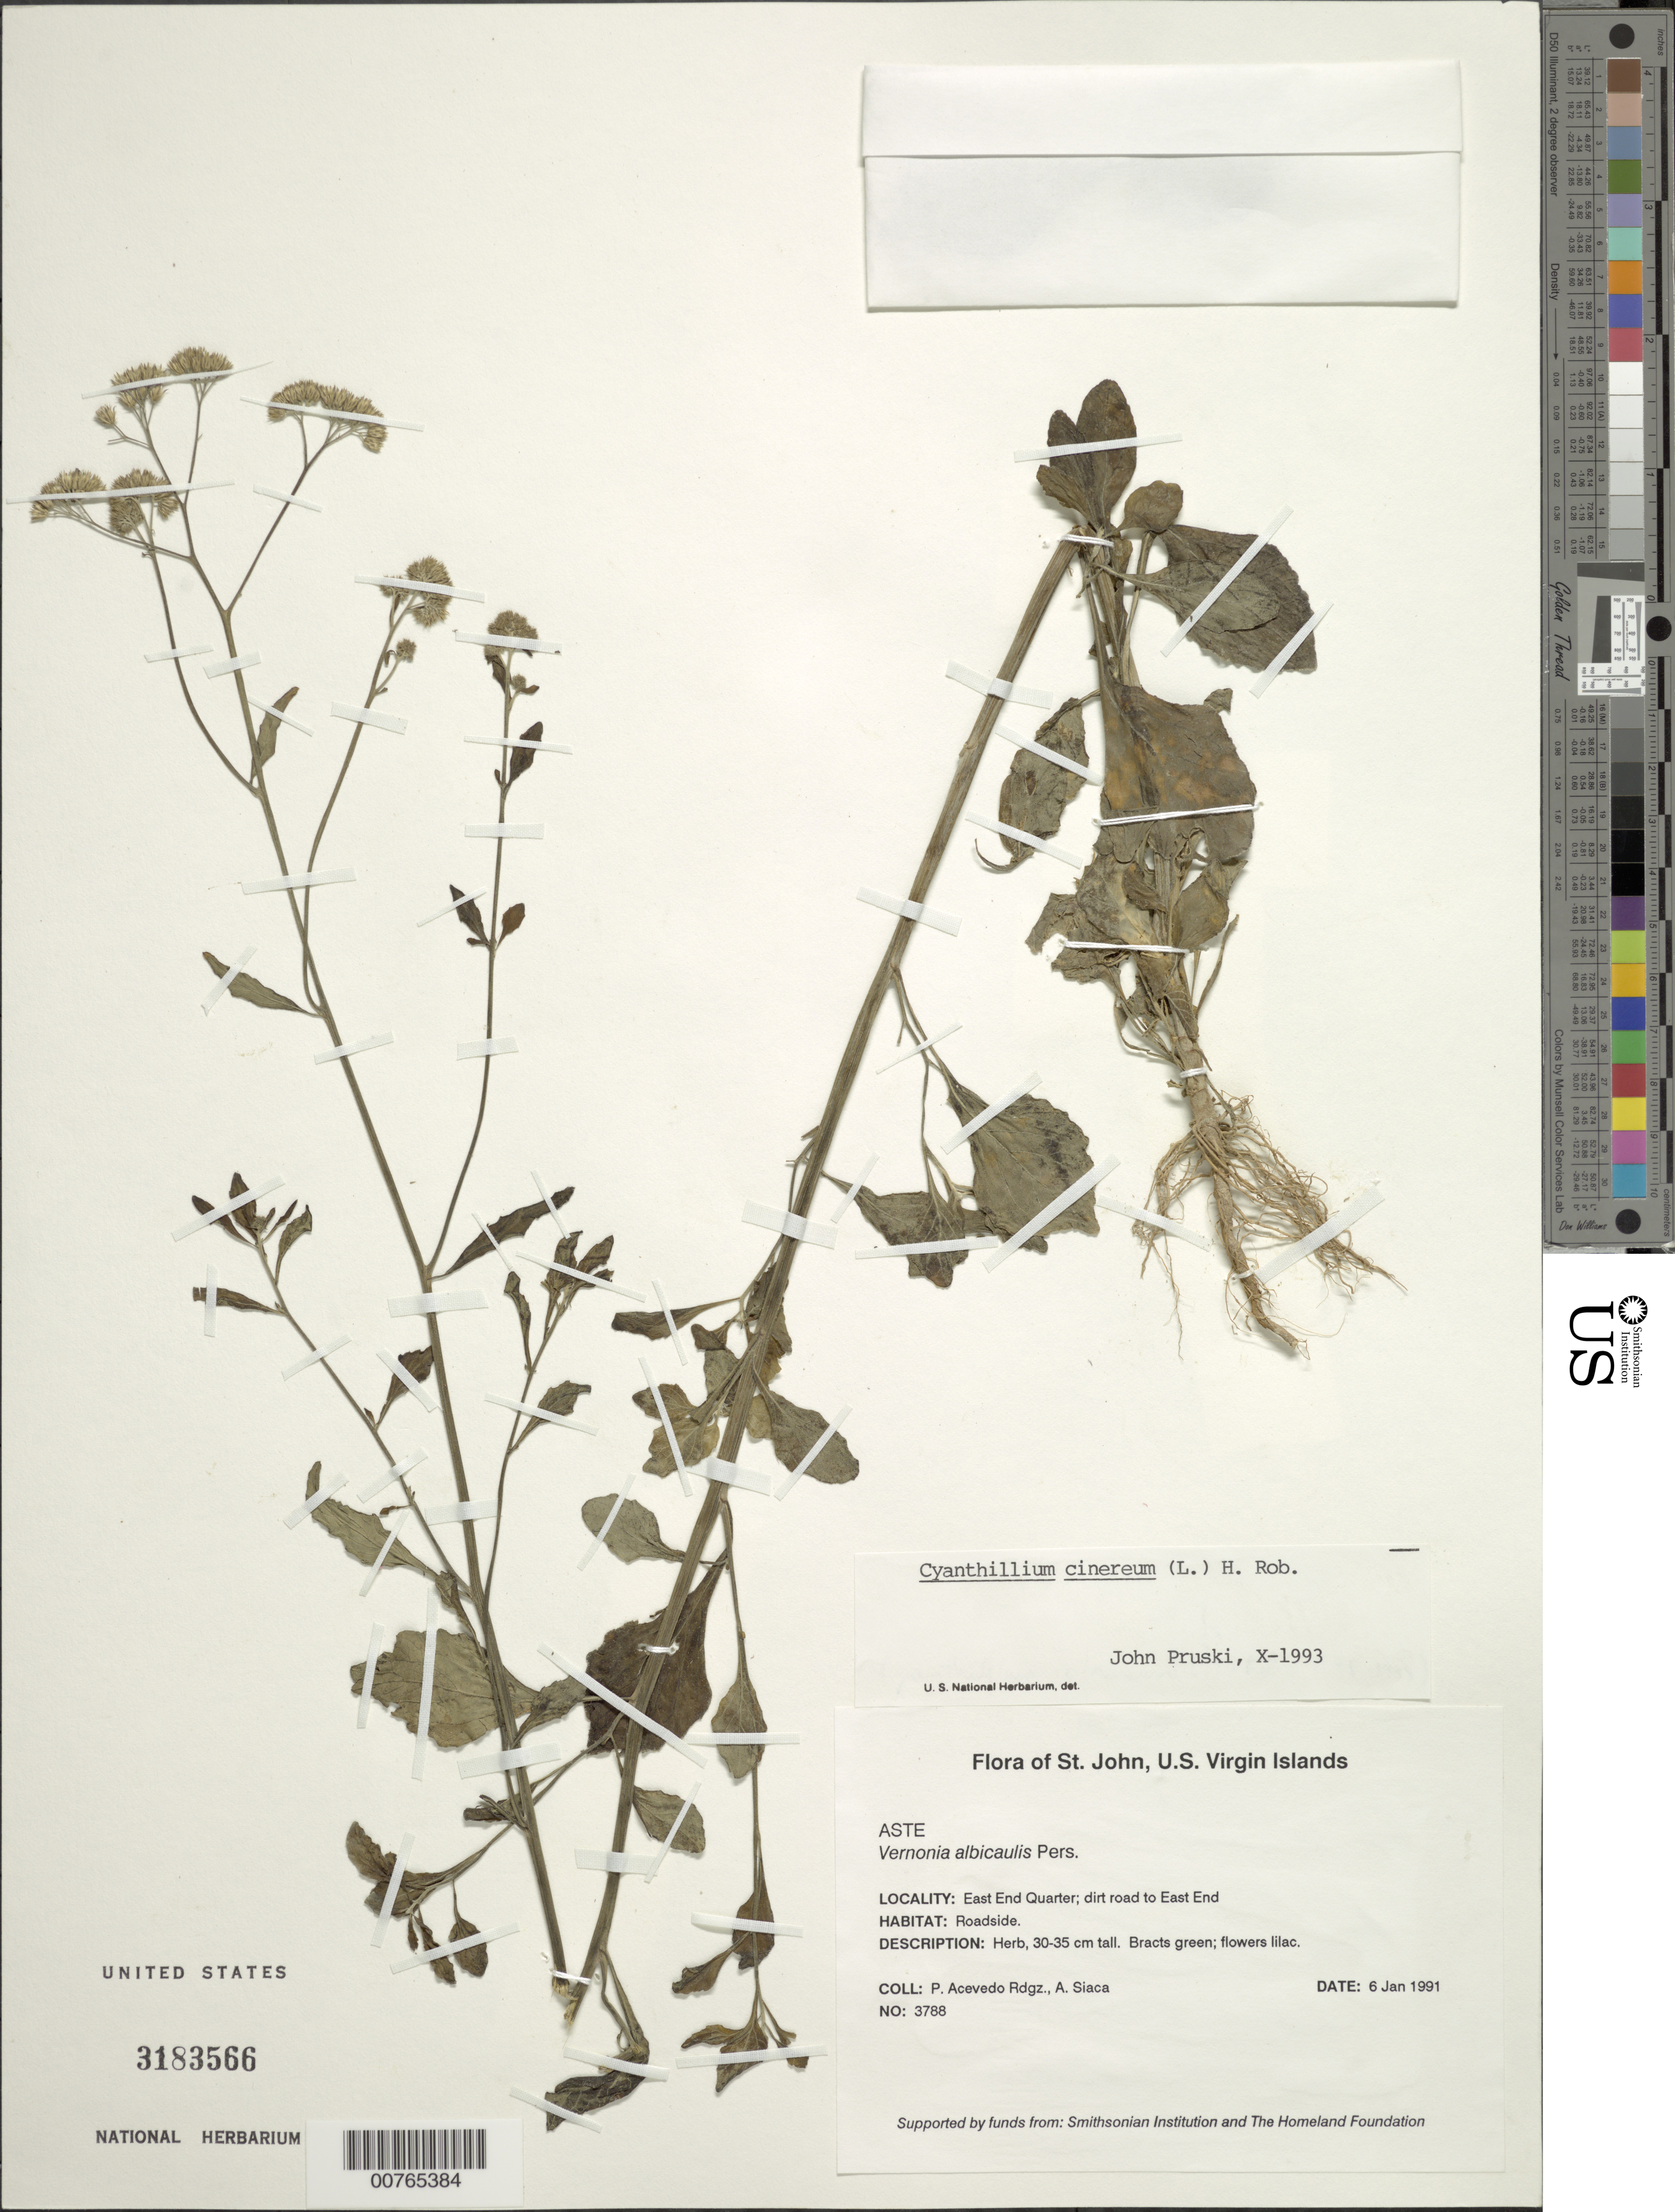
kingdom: Plantae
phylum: Tracheophyta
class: Magnoliopsida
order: Asterales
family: Asteraceae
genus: Cyanthillium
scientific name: Cyanthillium cinereum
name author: (L.) H. Rob.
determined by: Pruski, J. F.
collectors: P. Acevedo-Rodr. & A. Siaca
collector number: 3788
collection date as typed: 06 Jan 1991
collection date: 1991-01-06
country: U.S. Virgin Islands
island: St. John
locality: East End Quarter; dirt road to East End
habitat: Roadside.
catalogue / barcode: US 3183566